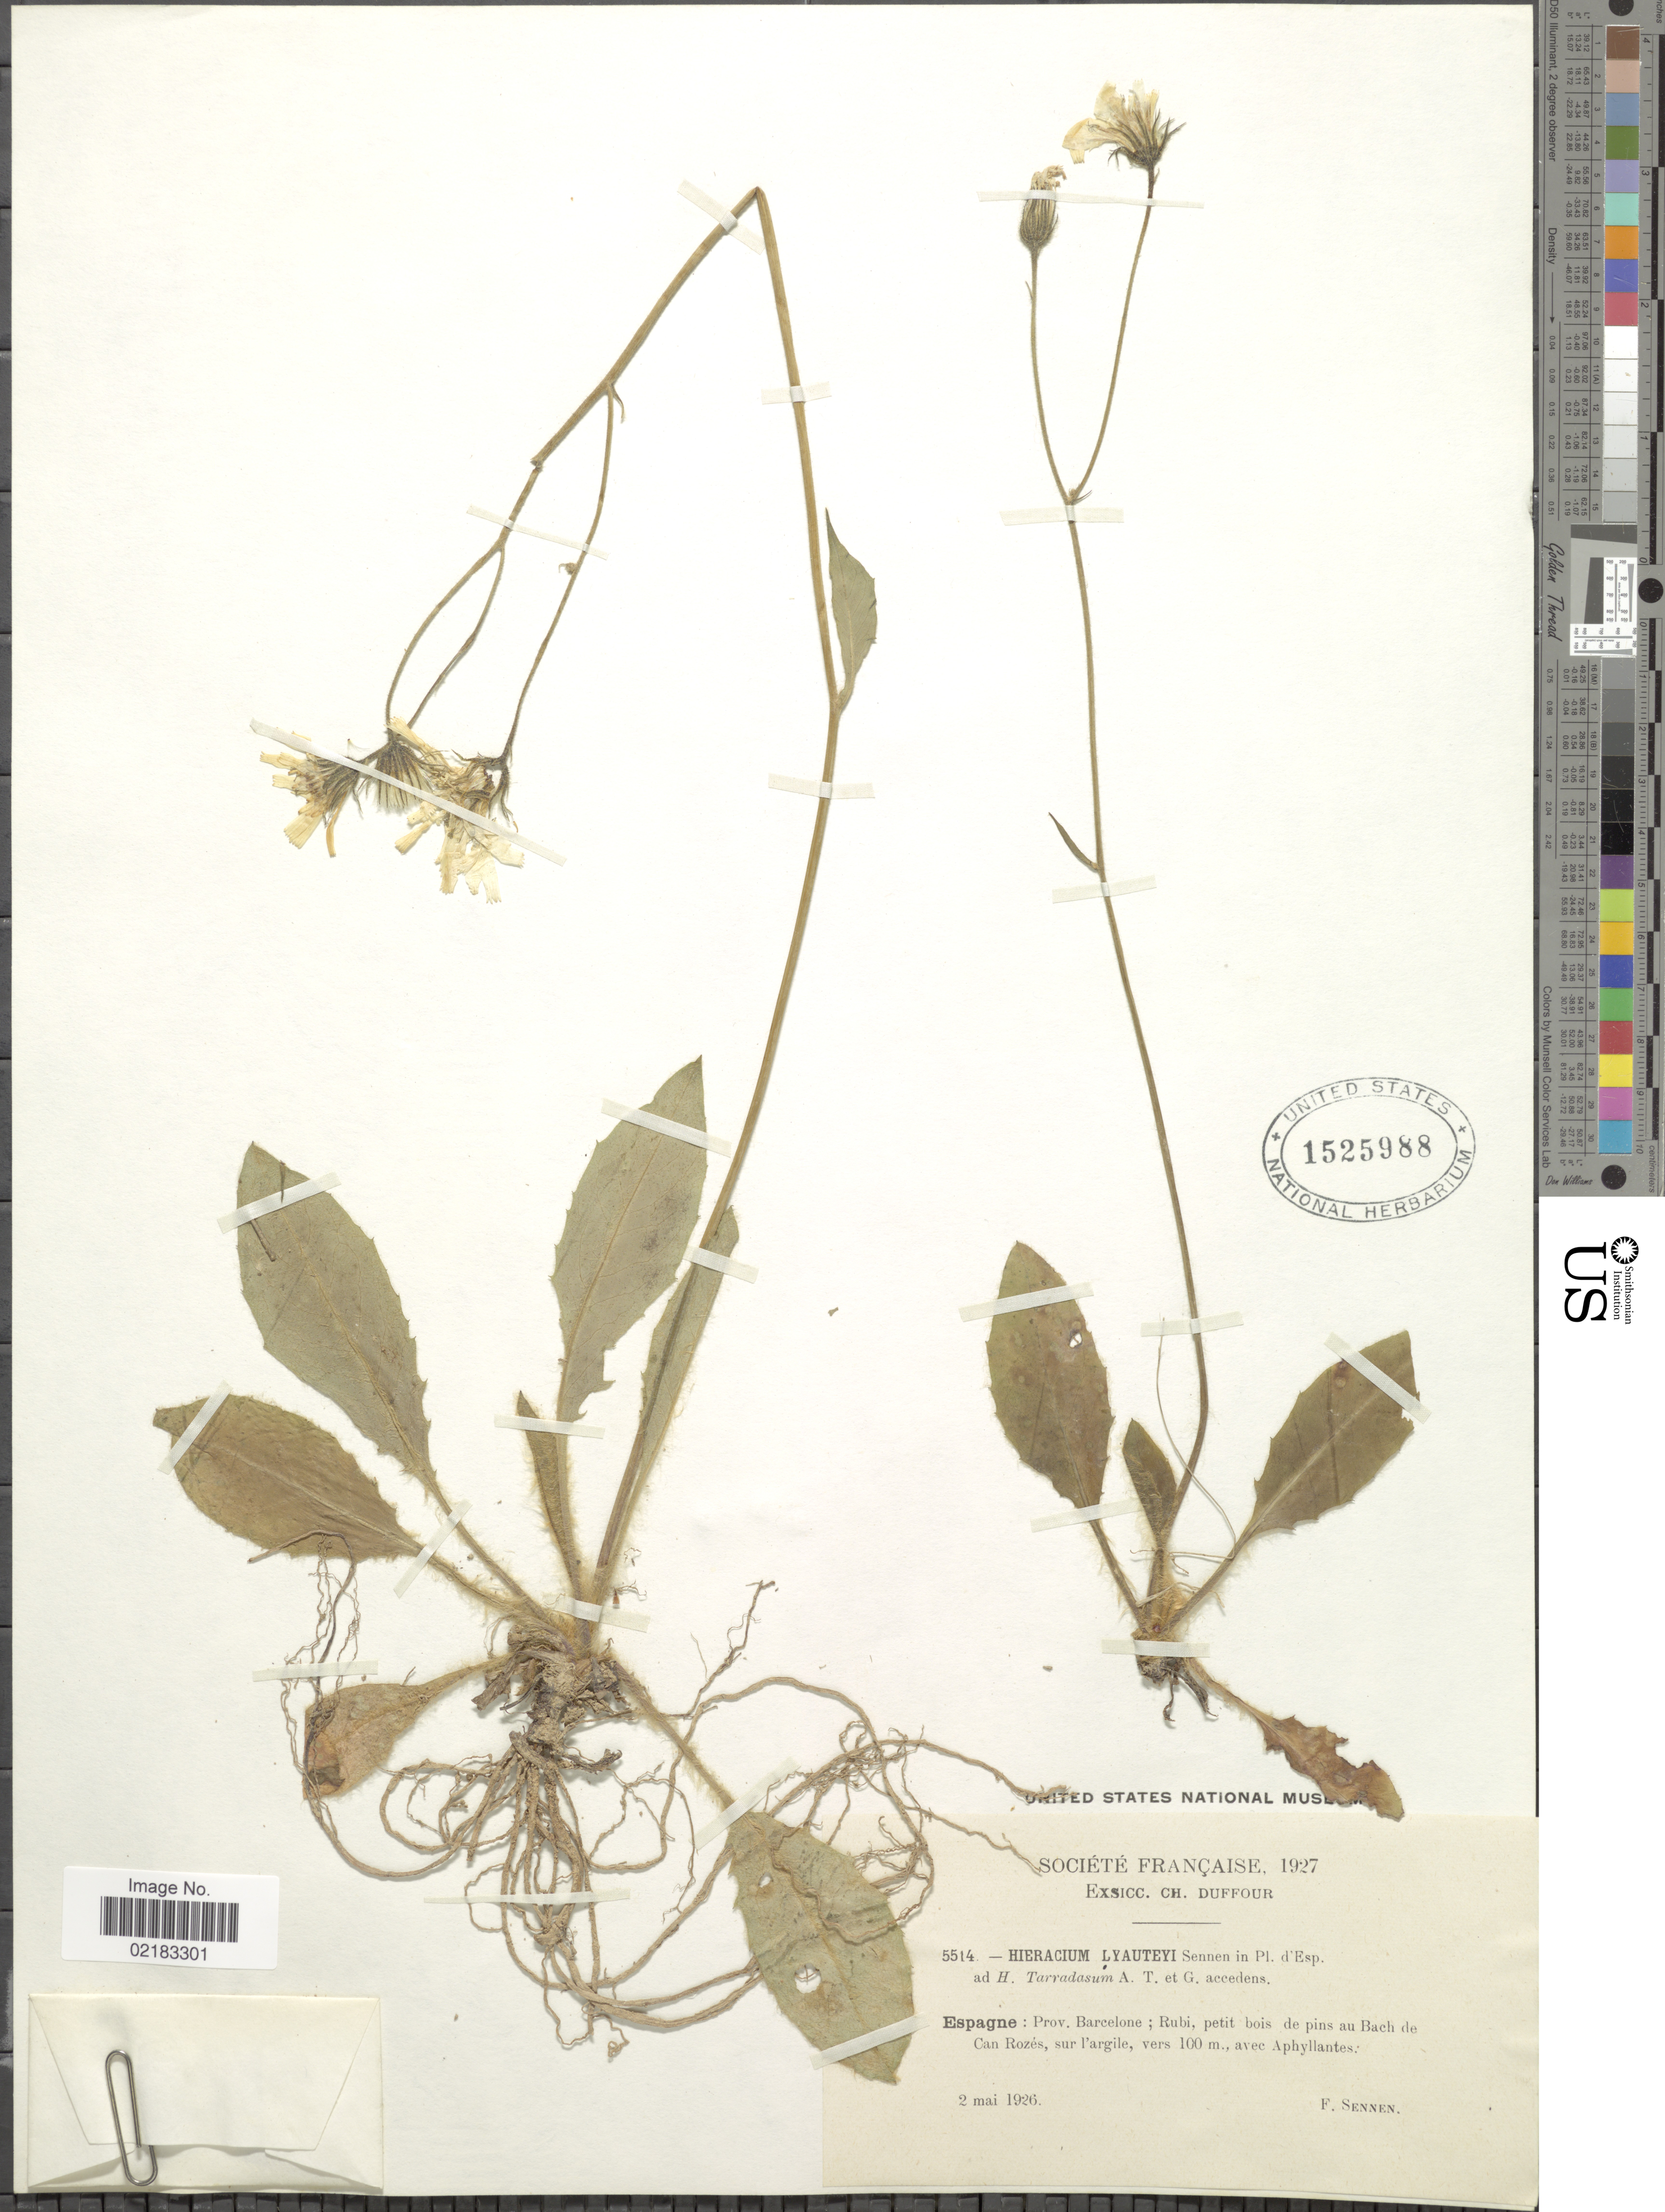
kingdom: Plantae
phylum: Tracheophyta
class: Magnoliopsida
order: Asterales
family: Asteraceae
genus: Hieracium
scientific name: Hieracium webbianum subsp. tarradasum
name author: (Arvet-Touvet & Gaut.) Greuter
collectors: E. Sennen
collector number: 5514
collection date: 1926-05-02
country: Spain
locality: Espange: Prov. Barcelone; Rubi, petit bois de pins au Bach de Can Rozes, sur I'argile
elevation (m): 100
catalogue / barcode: US 1525988